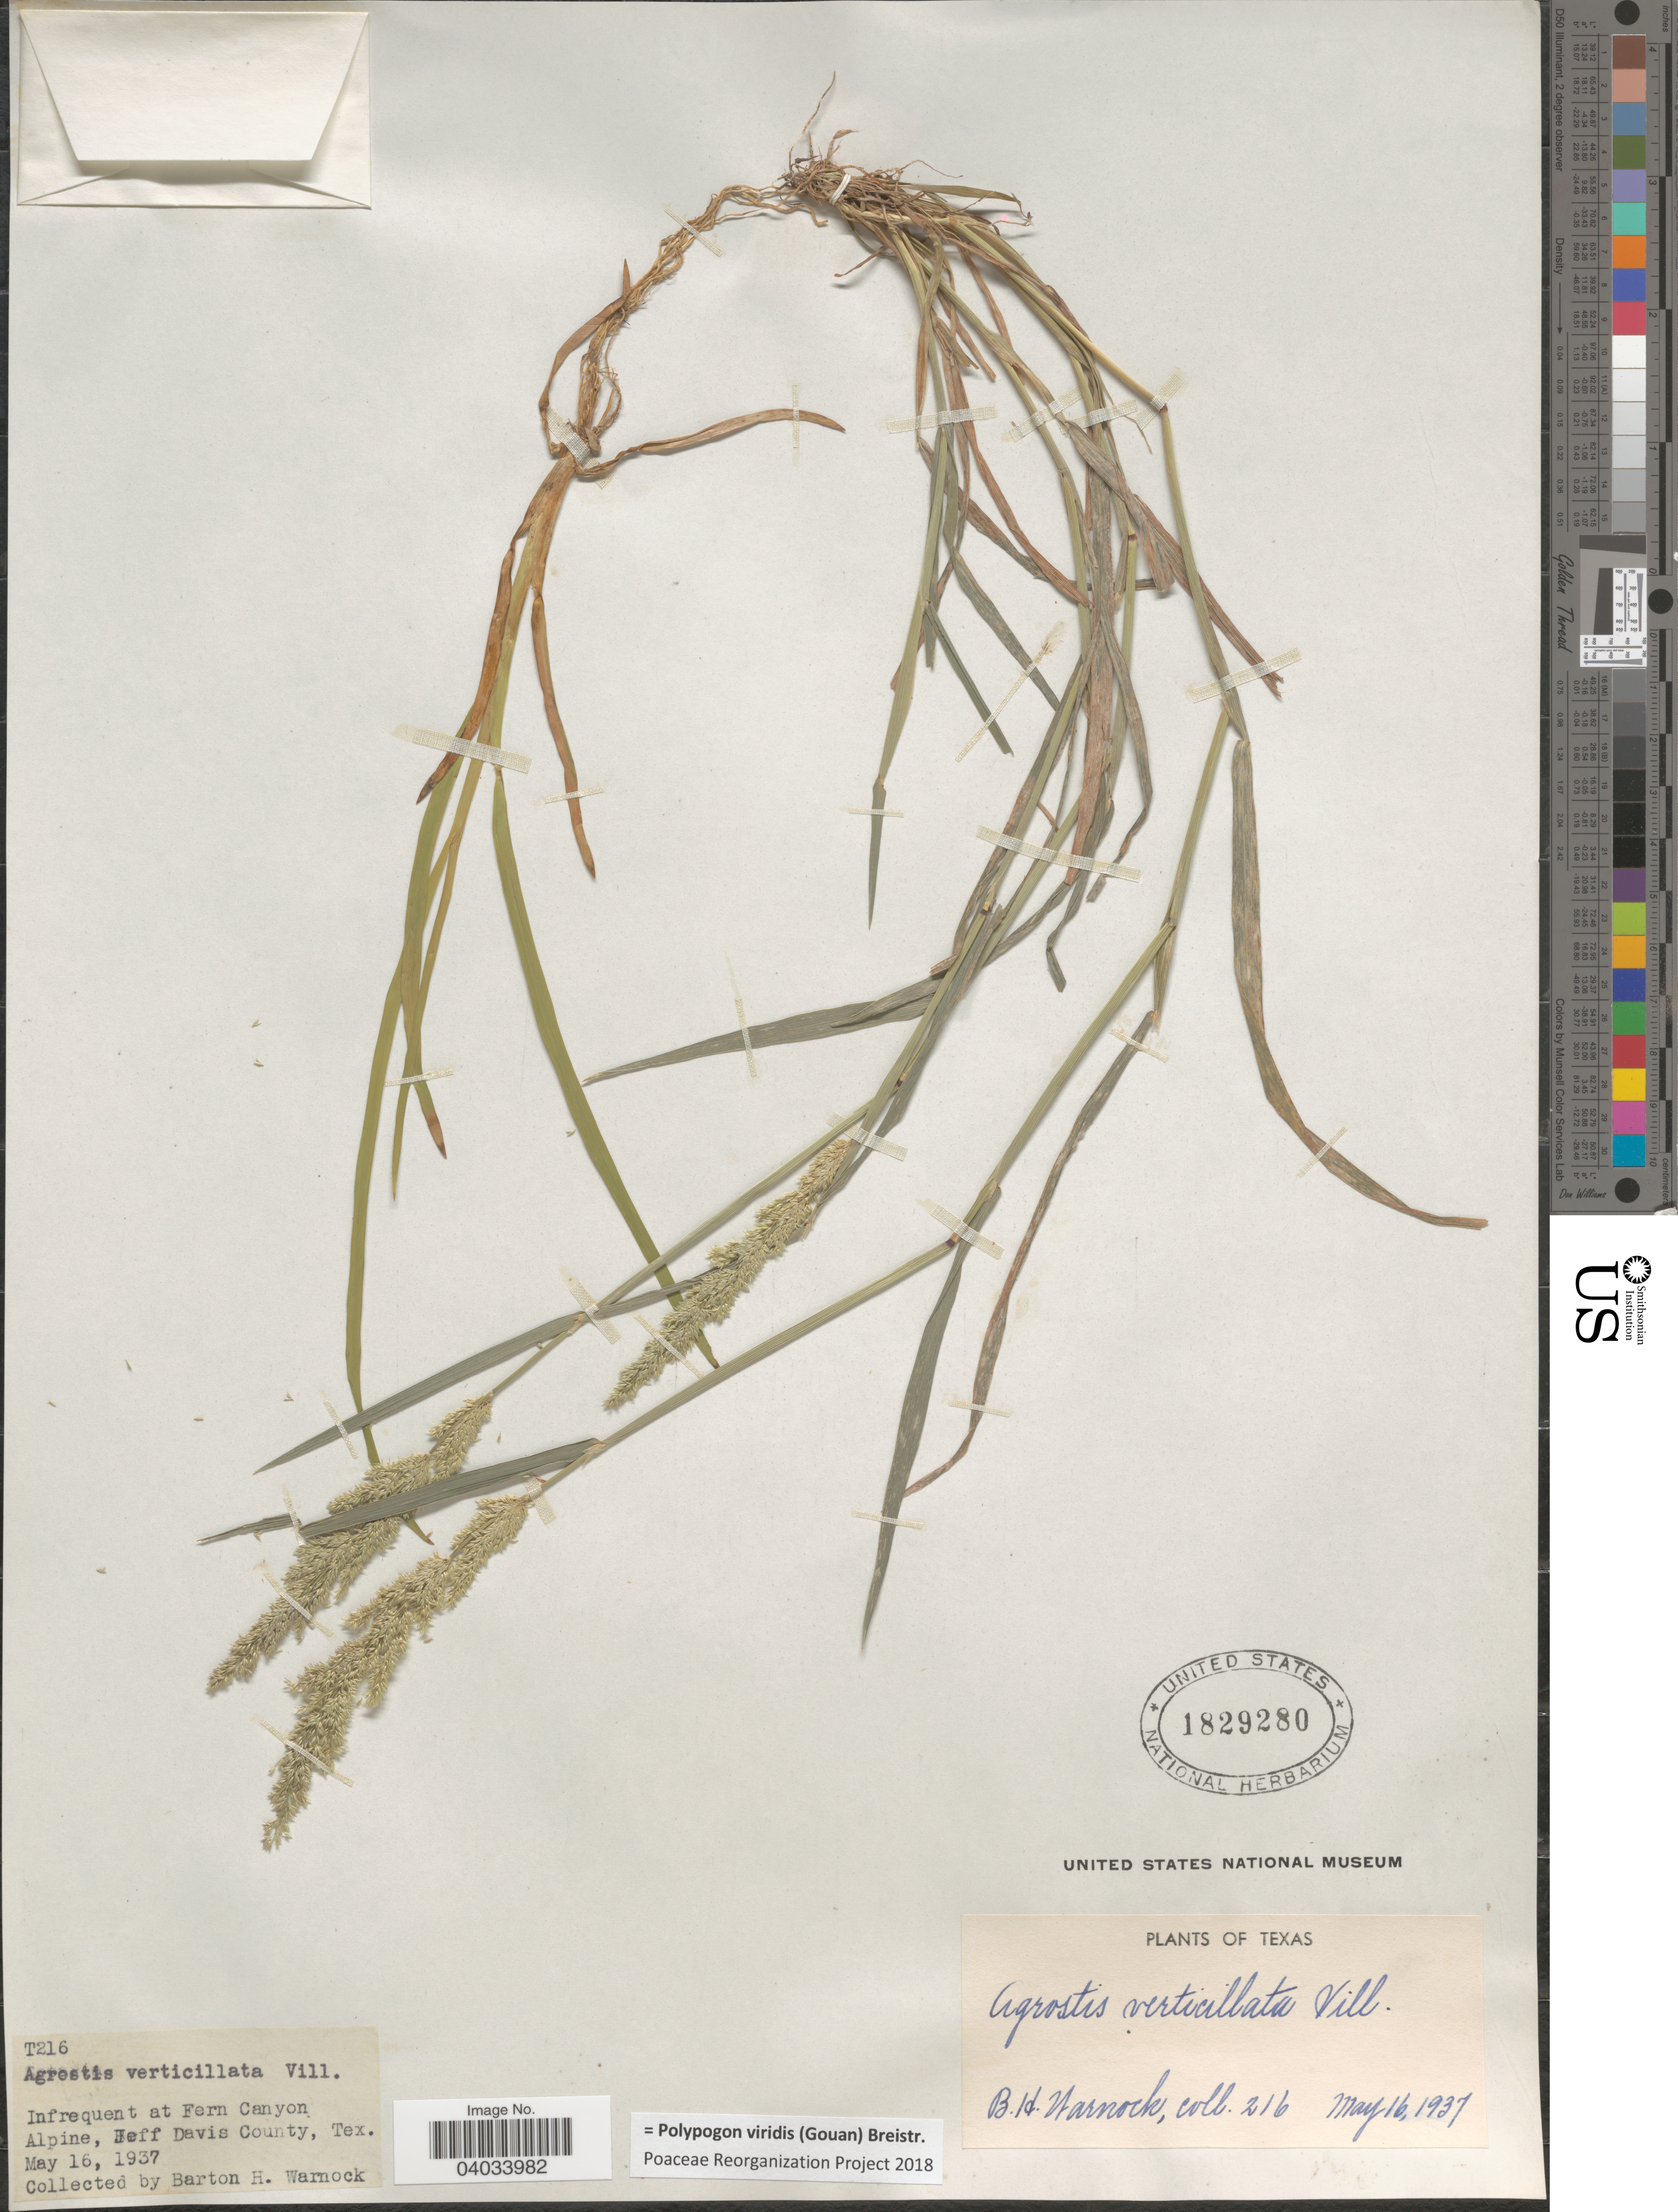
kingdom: Plantae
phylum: Tracheophyta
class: Liliopsida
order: Poales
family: Poaceae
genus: Polypogon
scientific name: Polypogon viridis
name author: (Gouan) Breistroffer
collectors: B. H. Warnock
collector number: T216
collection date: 1937-05-16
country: United States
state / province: Texas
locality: At Fern Canyon. Alpine, Jeff Davis County.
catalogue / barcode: US 1829280